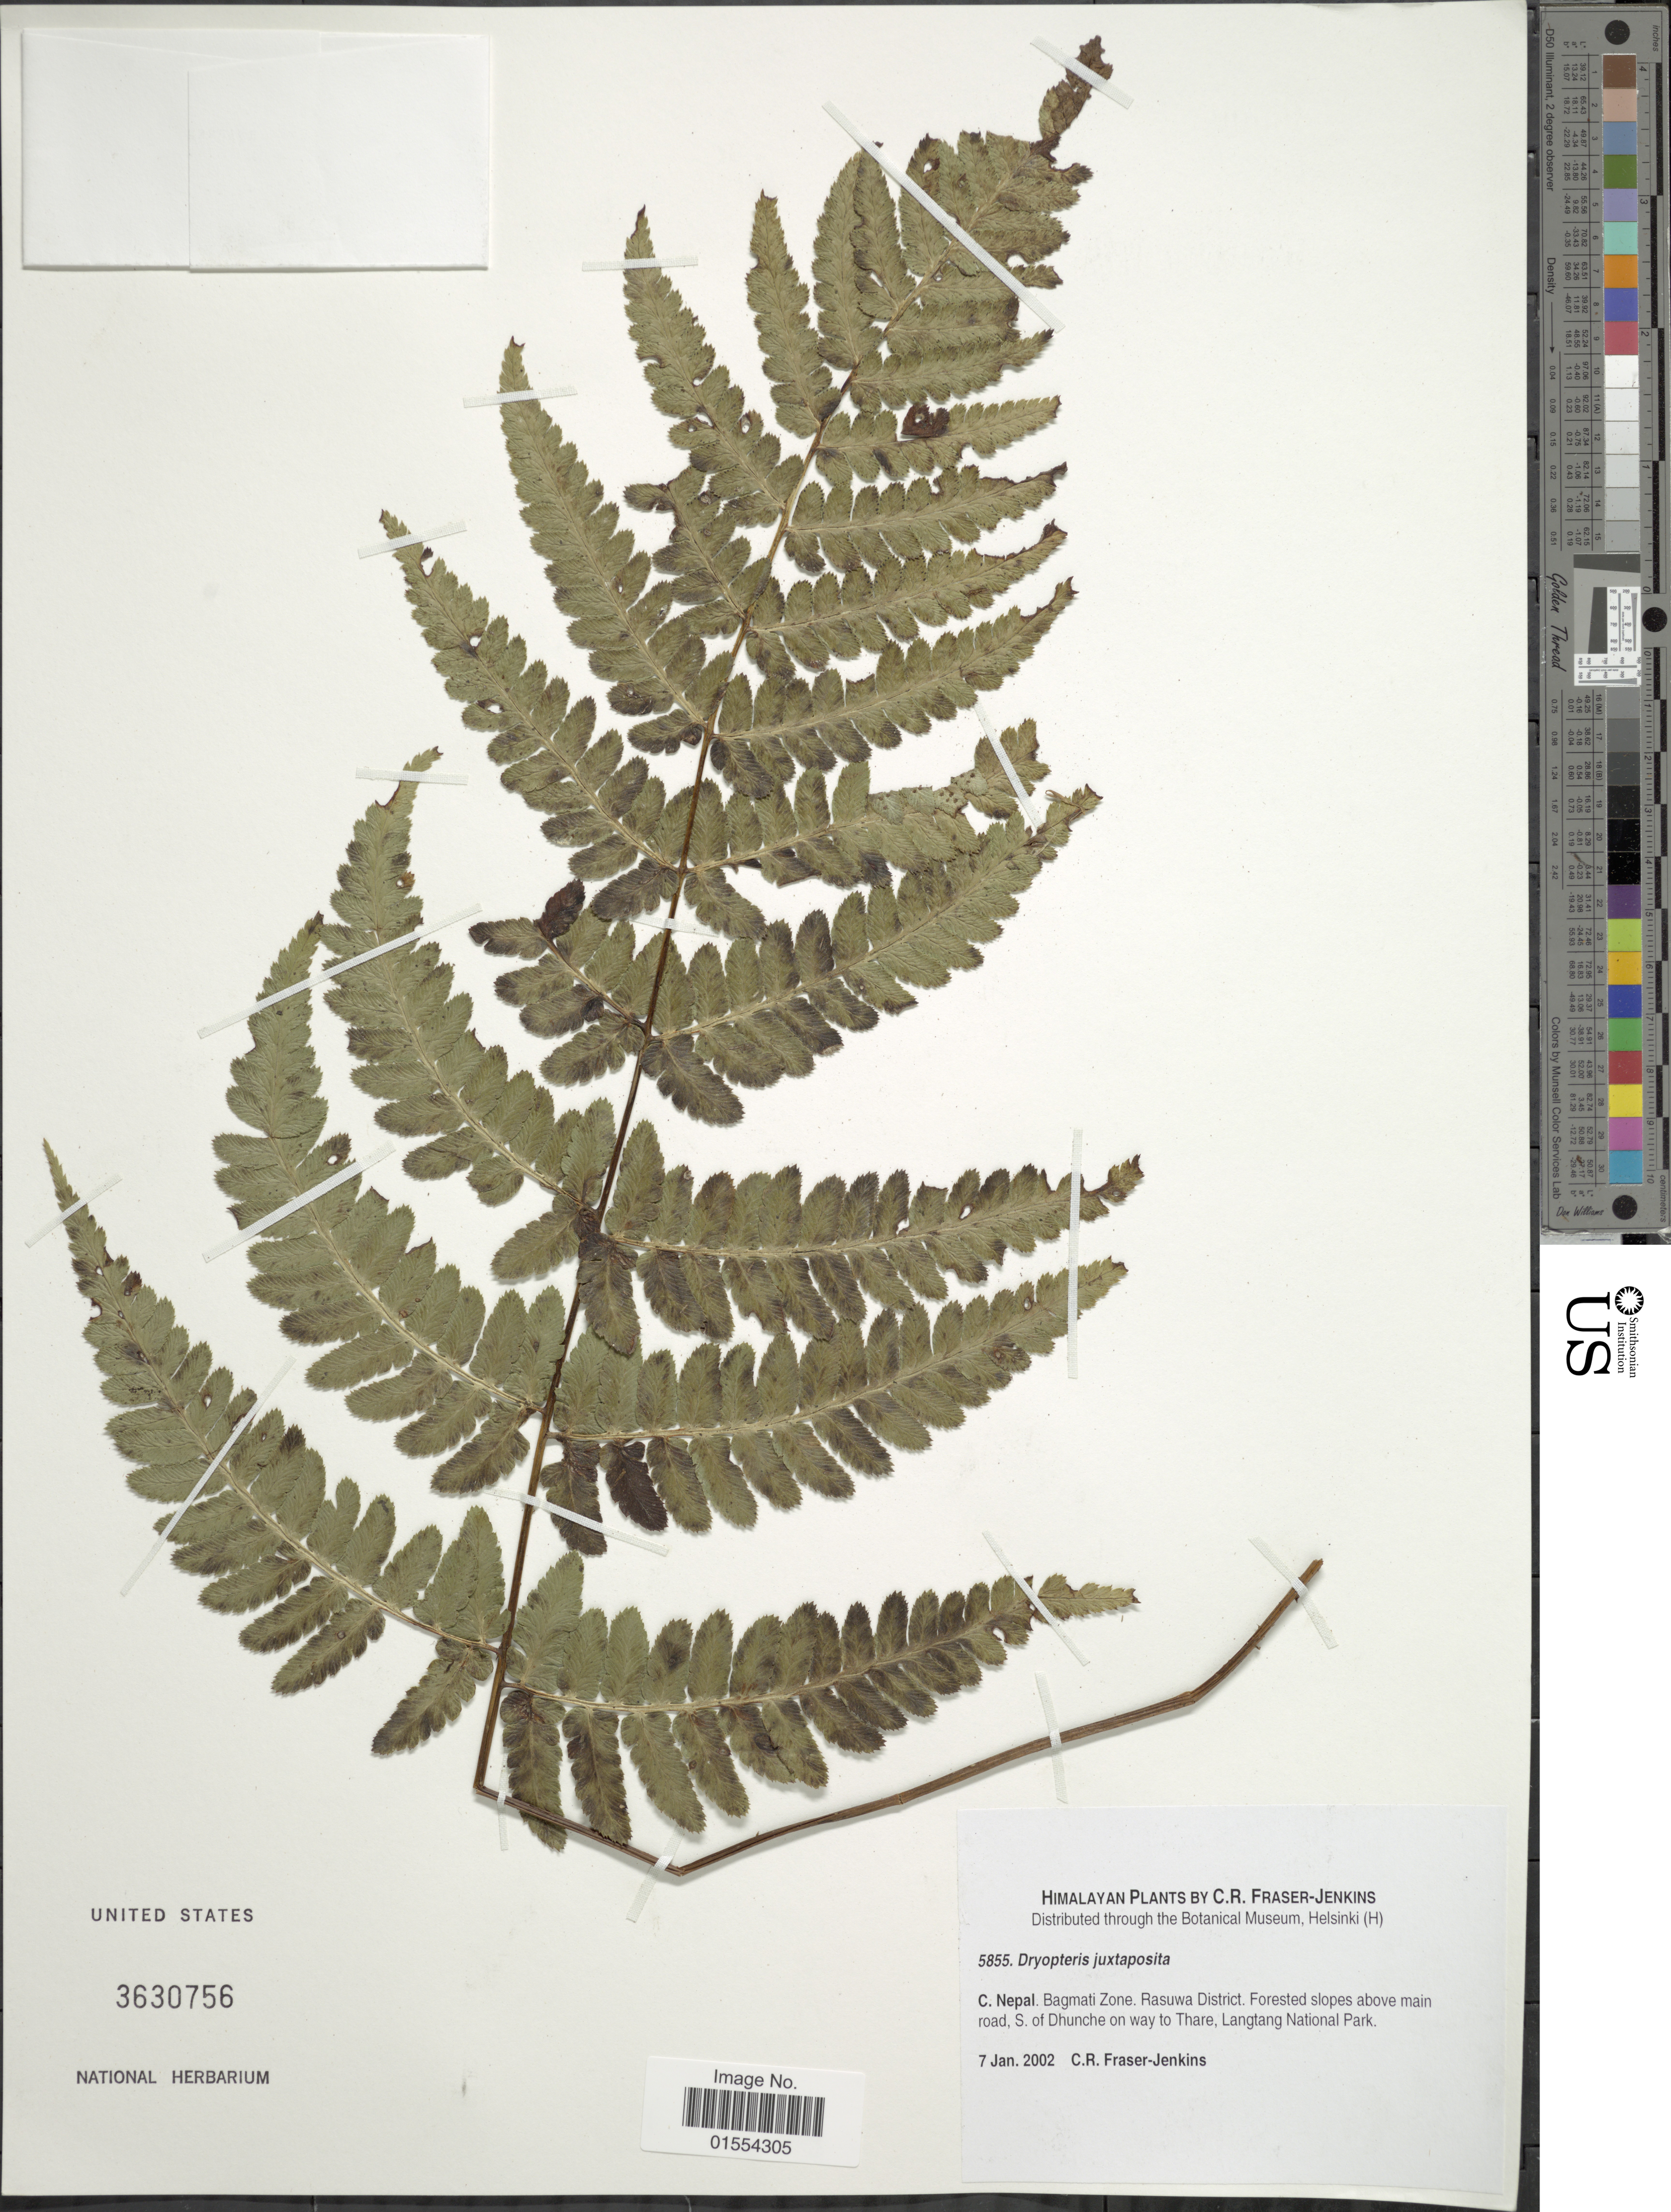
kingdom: Plantae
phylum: Tracheophyta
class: Polypodiopsida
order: Polypodiales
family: Dryopteridaceae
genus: Dryopteris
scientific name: Dryopteris juxtaposita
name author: Christ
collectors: C. R. Fraser-Jenkins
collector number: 585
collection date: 2002-01-07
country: Nepal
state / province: Bagmati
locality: Himalayan, C. Nepal. Bagmati Zone, Rasuwa District. Forested slopes above main road, S. of Dhunche on way to Thare, Langtang National Park.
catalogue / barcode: US 3630756